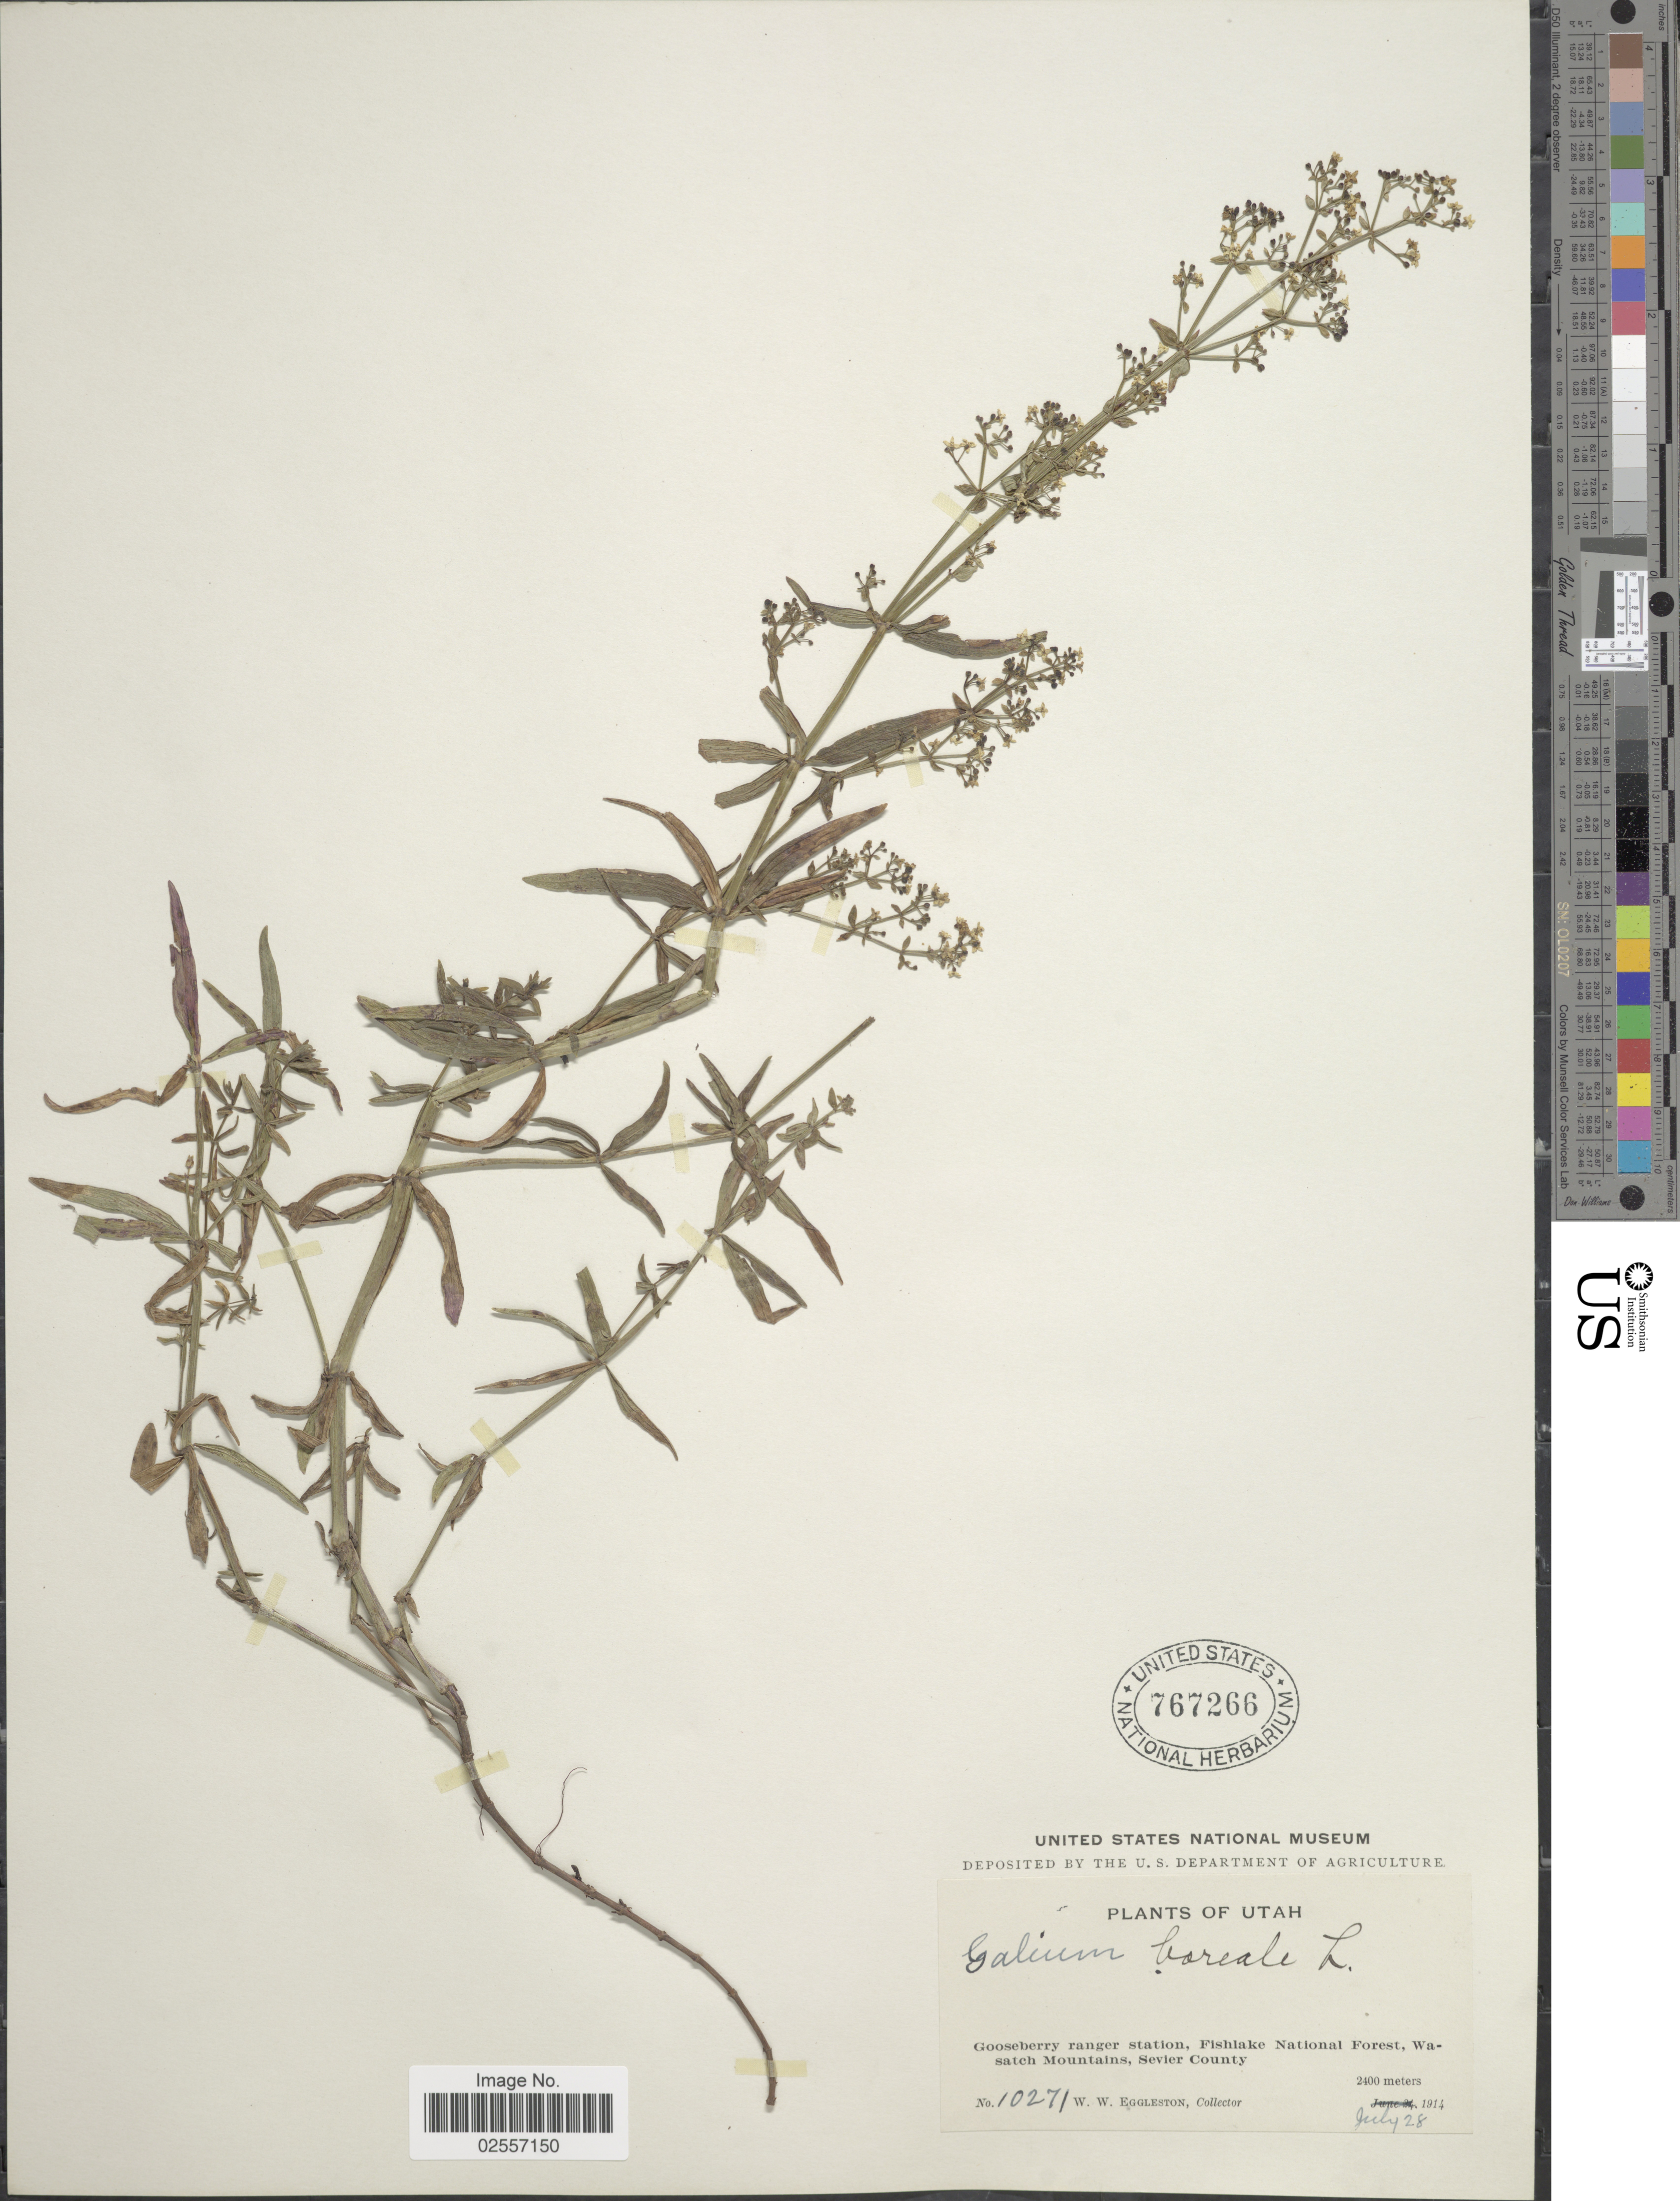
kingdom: Plantae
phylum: Tracheophyta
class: Magnoliopsida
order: Gentianales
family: Rubiaceae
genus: Galium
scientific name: Galium boreale L.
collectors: W. W. Eggleston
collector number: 10271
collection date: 1914-07-28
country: United States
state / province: Utah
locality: Gooseberry ranger station, Fishlake National Forest, Wasatch Mountains, Sevier County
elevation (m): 2400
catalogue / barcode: US 767266